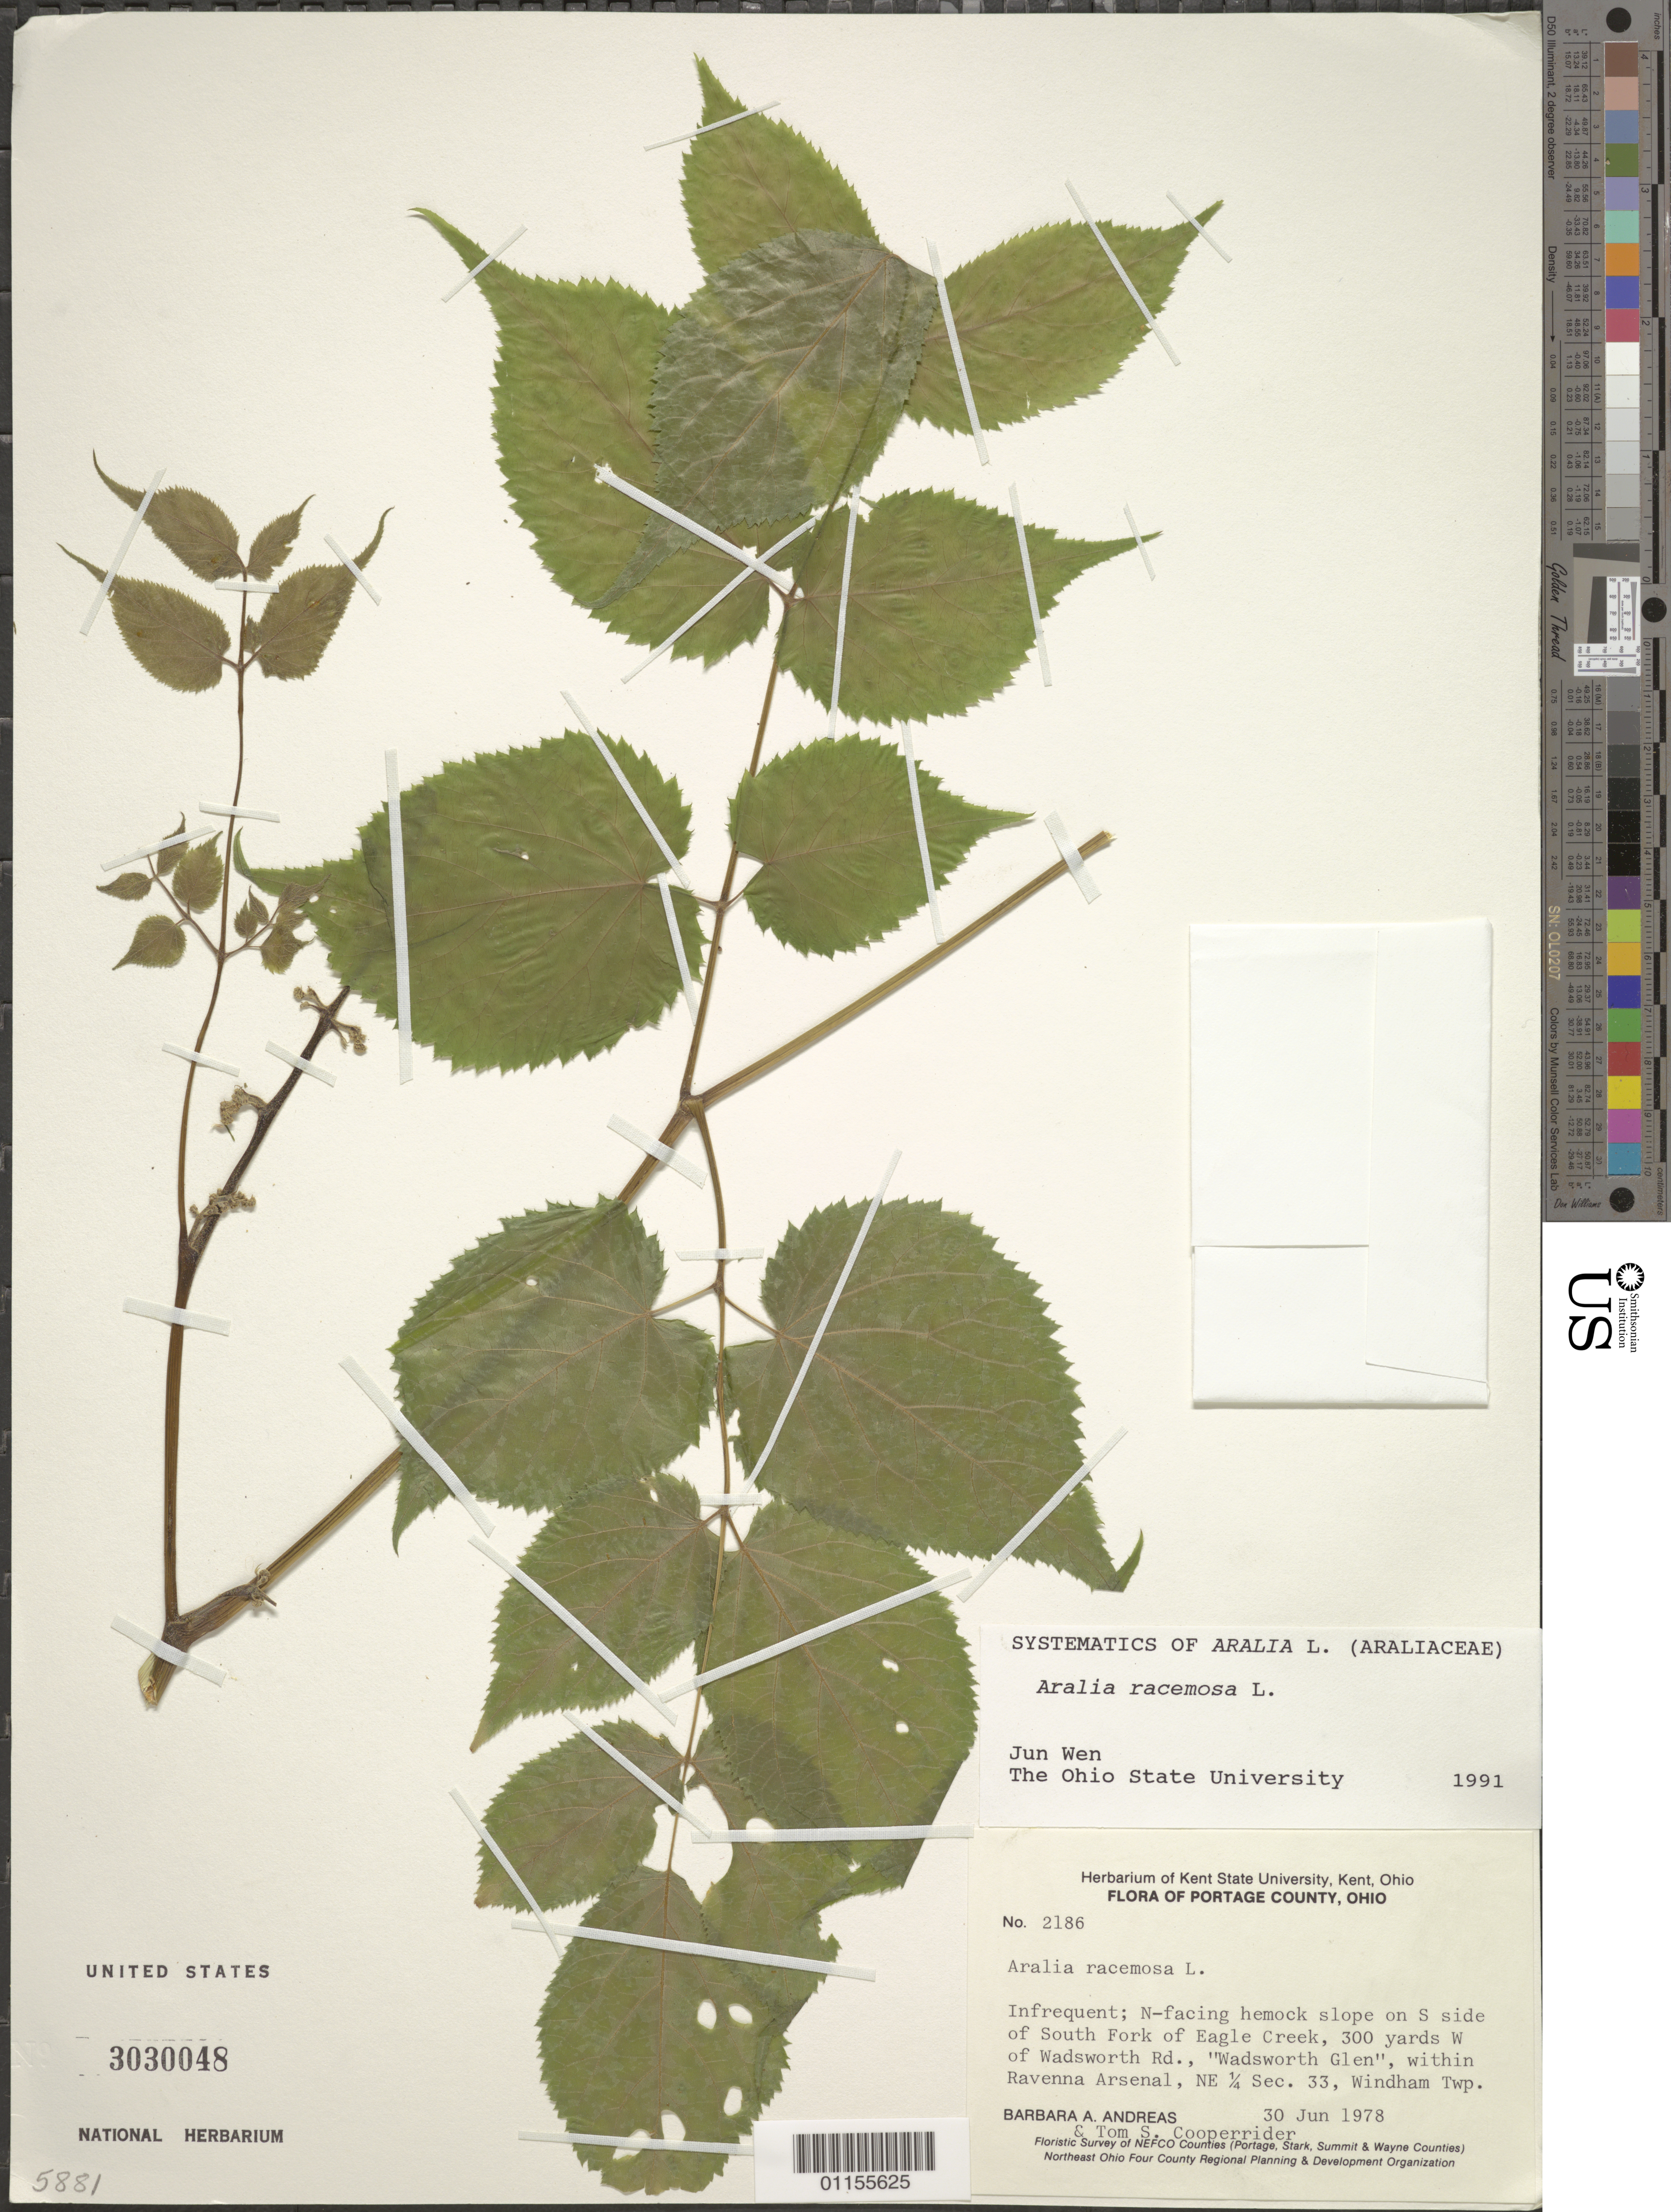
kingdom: Plantae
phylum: Tracheophyta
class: Magnoliopsida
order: Apiales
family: Araliaceae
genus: Aralia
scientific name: Aralia racemosa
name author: L.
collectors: B. A. Andreas & T. S. Cooperrider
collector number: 2186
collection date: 1978-06-30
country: United States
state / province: Ohio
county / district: Portage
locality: S side of South Fork of Eagle Creek, 30 yards W of Wadsworth Rd.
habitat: Infrequent; N - facing hemock slope.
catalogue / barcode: US 3030048